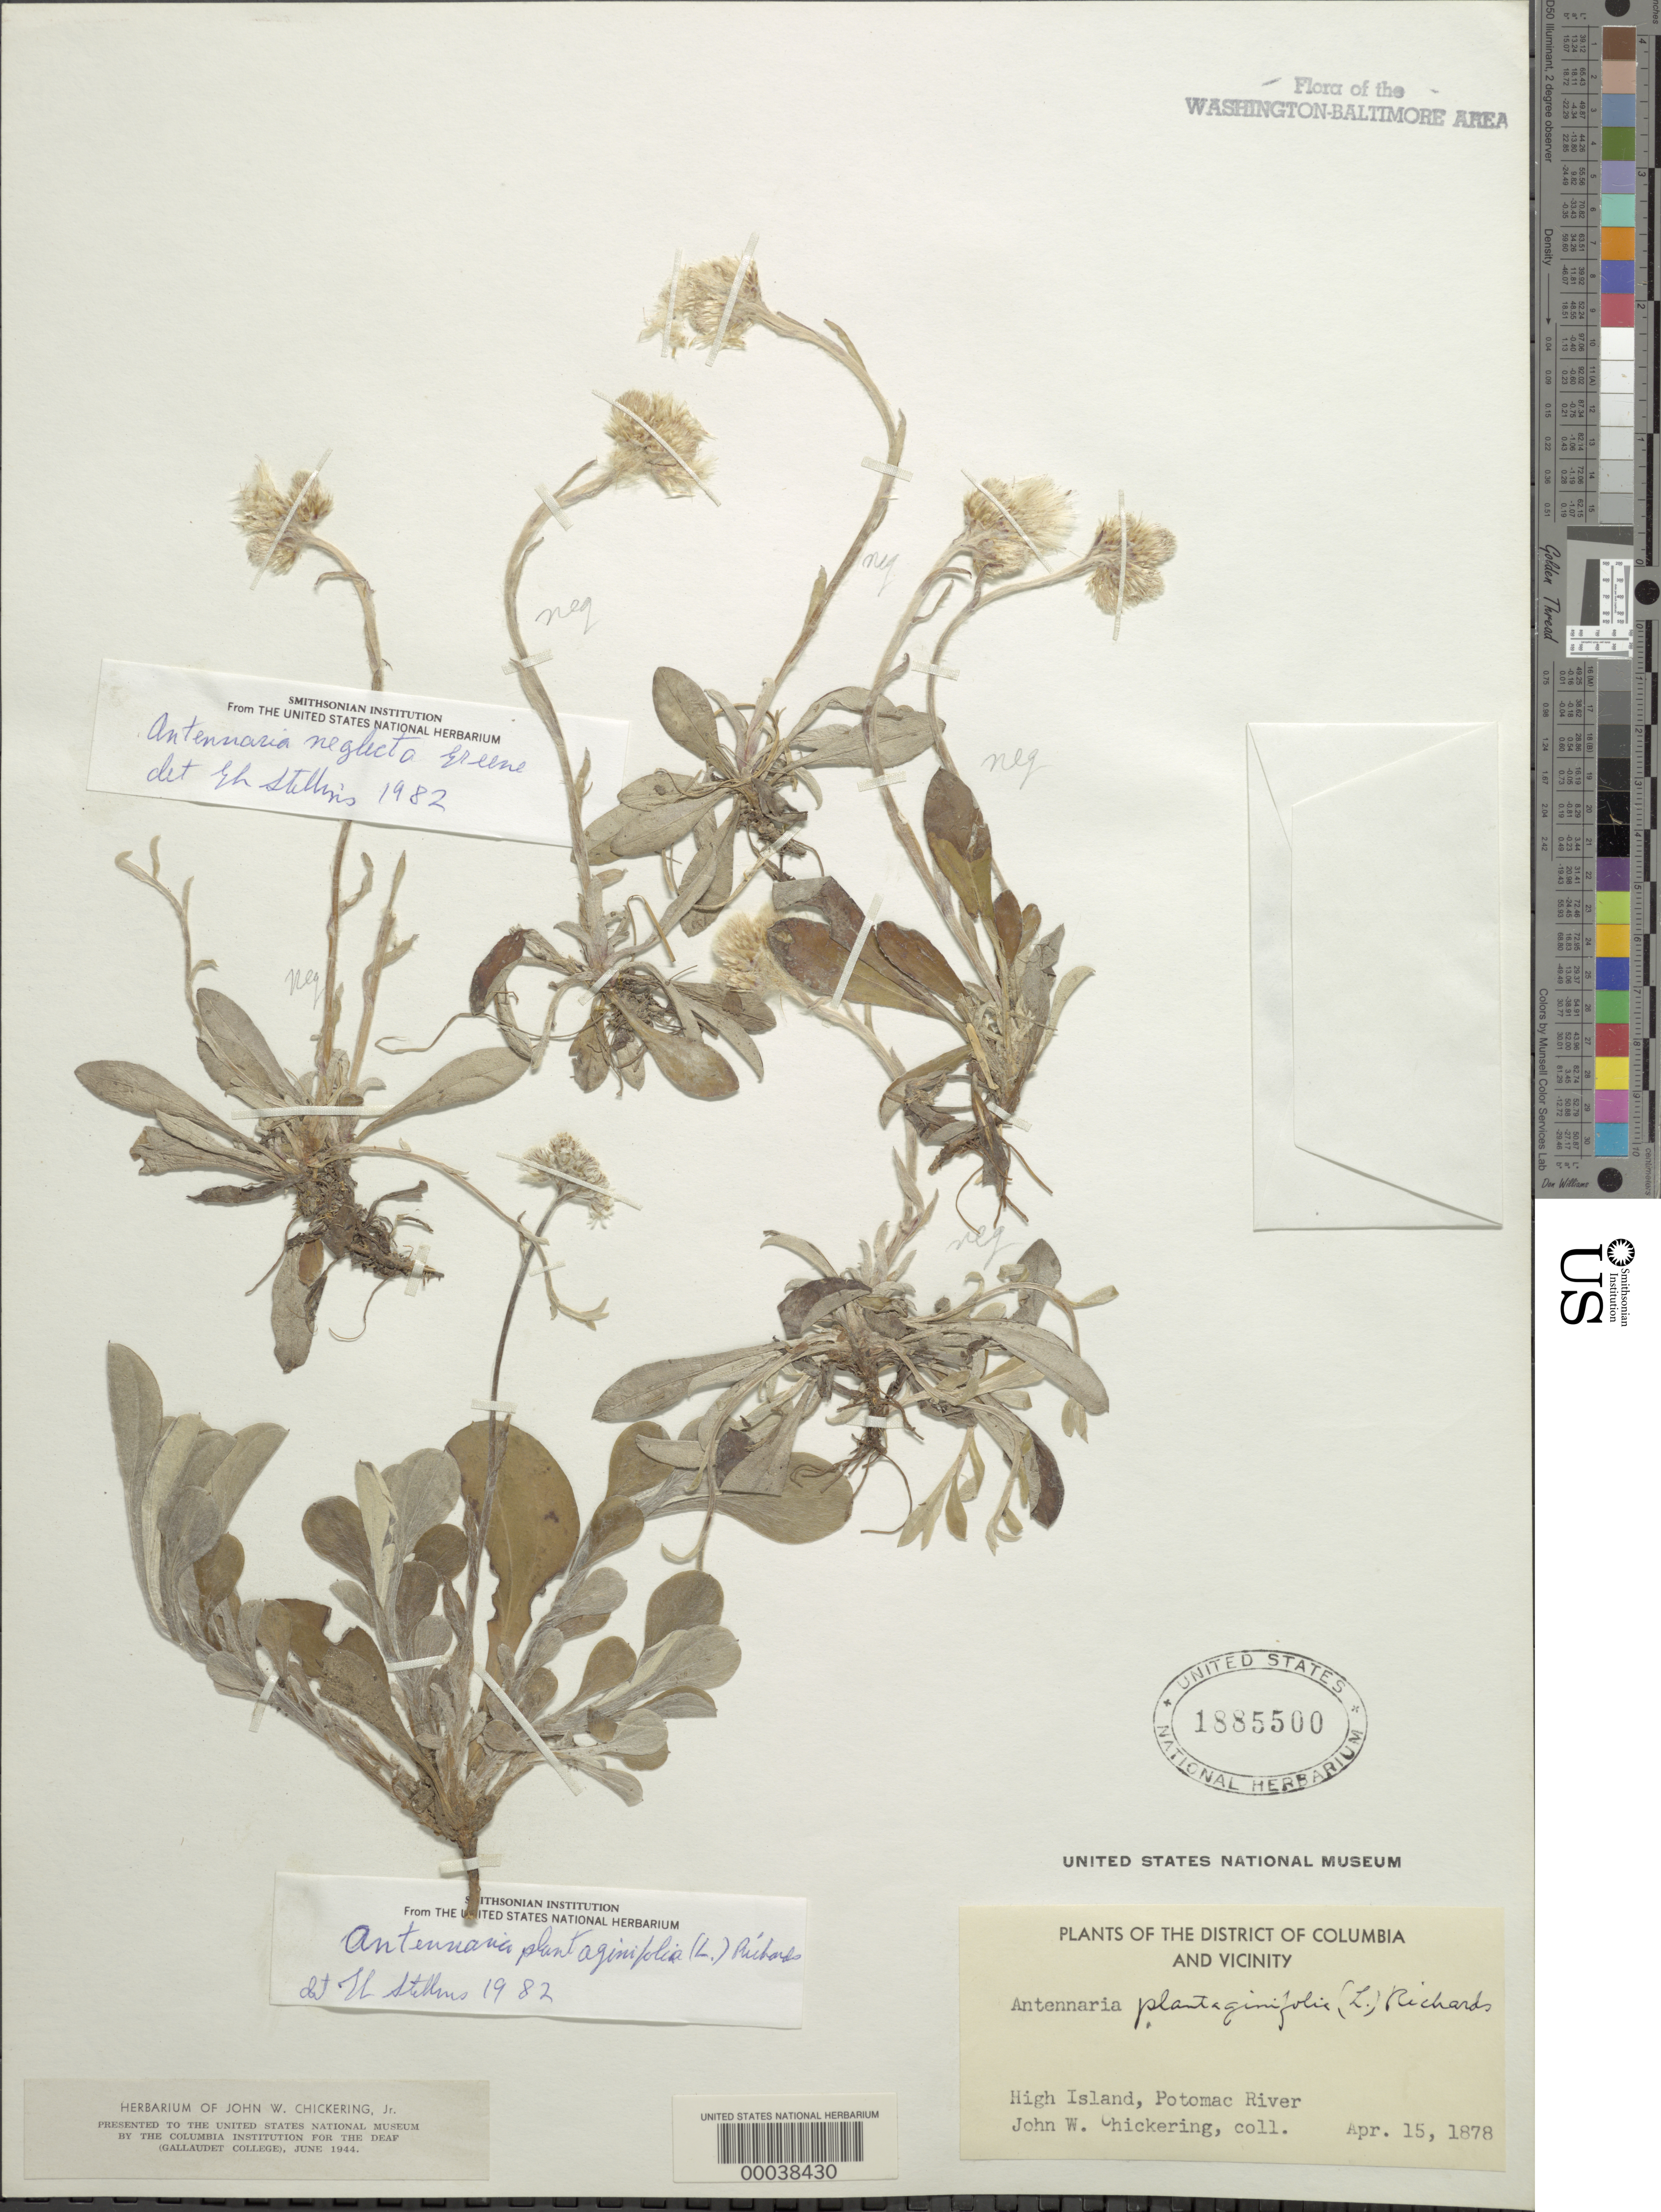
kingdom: Plantae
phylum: Tracheophyta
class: Magnoliopsida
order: Asterales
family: Asteraceae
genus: Antennaria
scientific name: Antennaria neglecta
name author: Greene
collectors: J. Chickering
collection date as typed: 15 Apr 1878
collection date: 1878-04-15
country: United States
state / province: Maryland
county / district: Montgomery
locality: High Island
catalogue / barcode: US 1885500